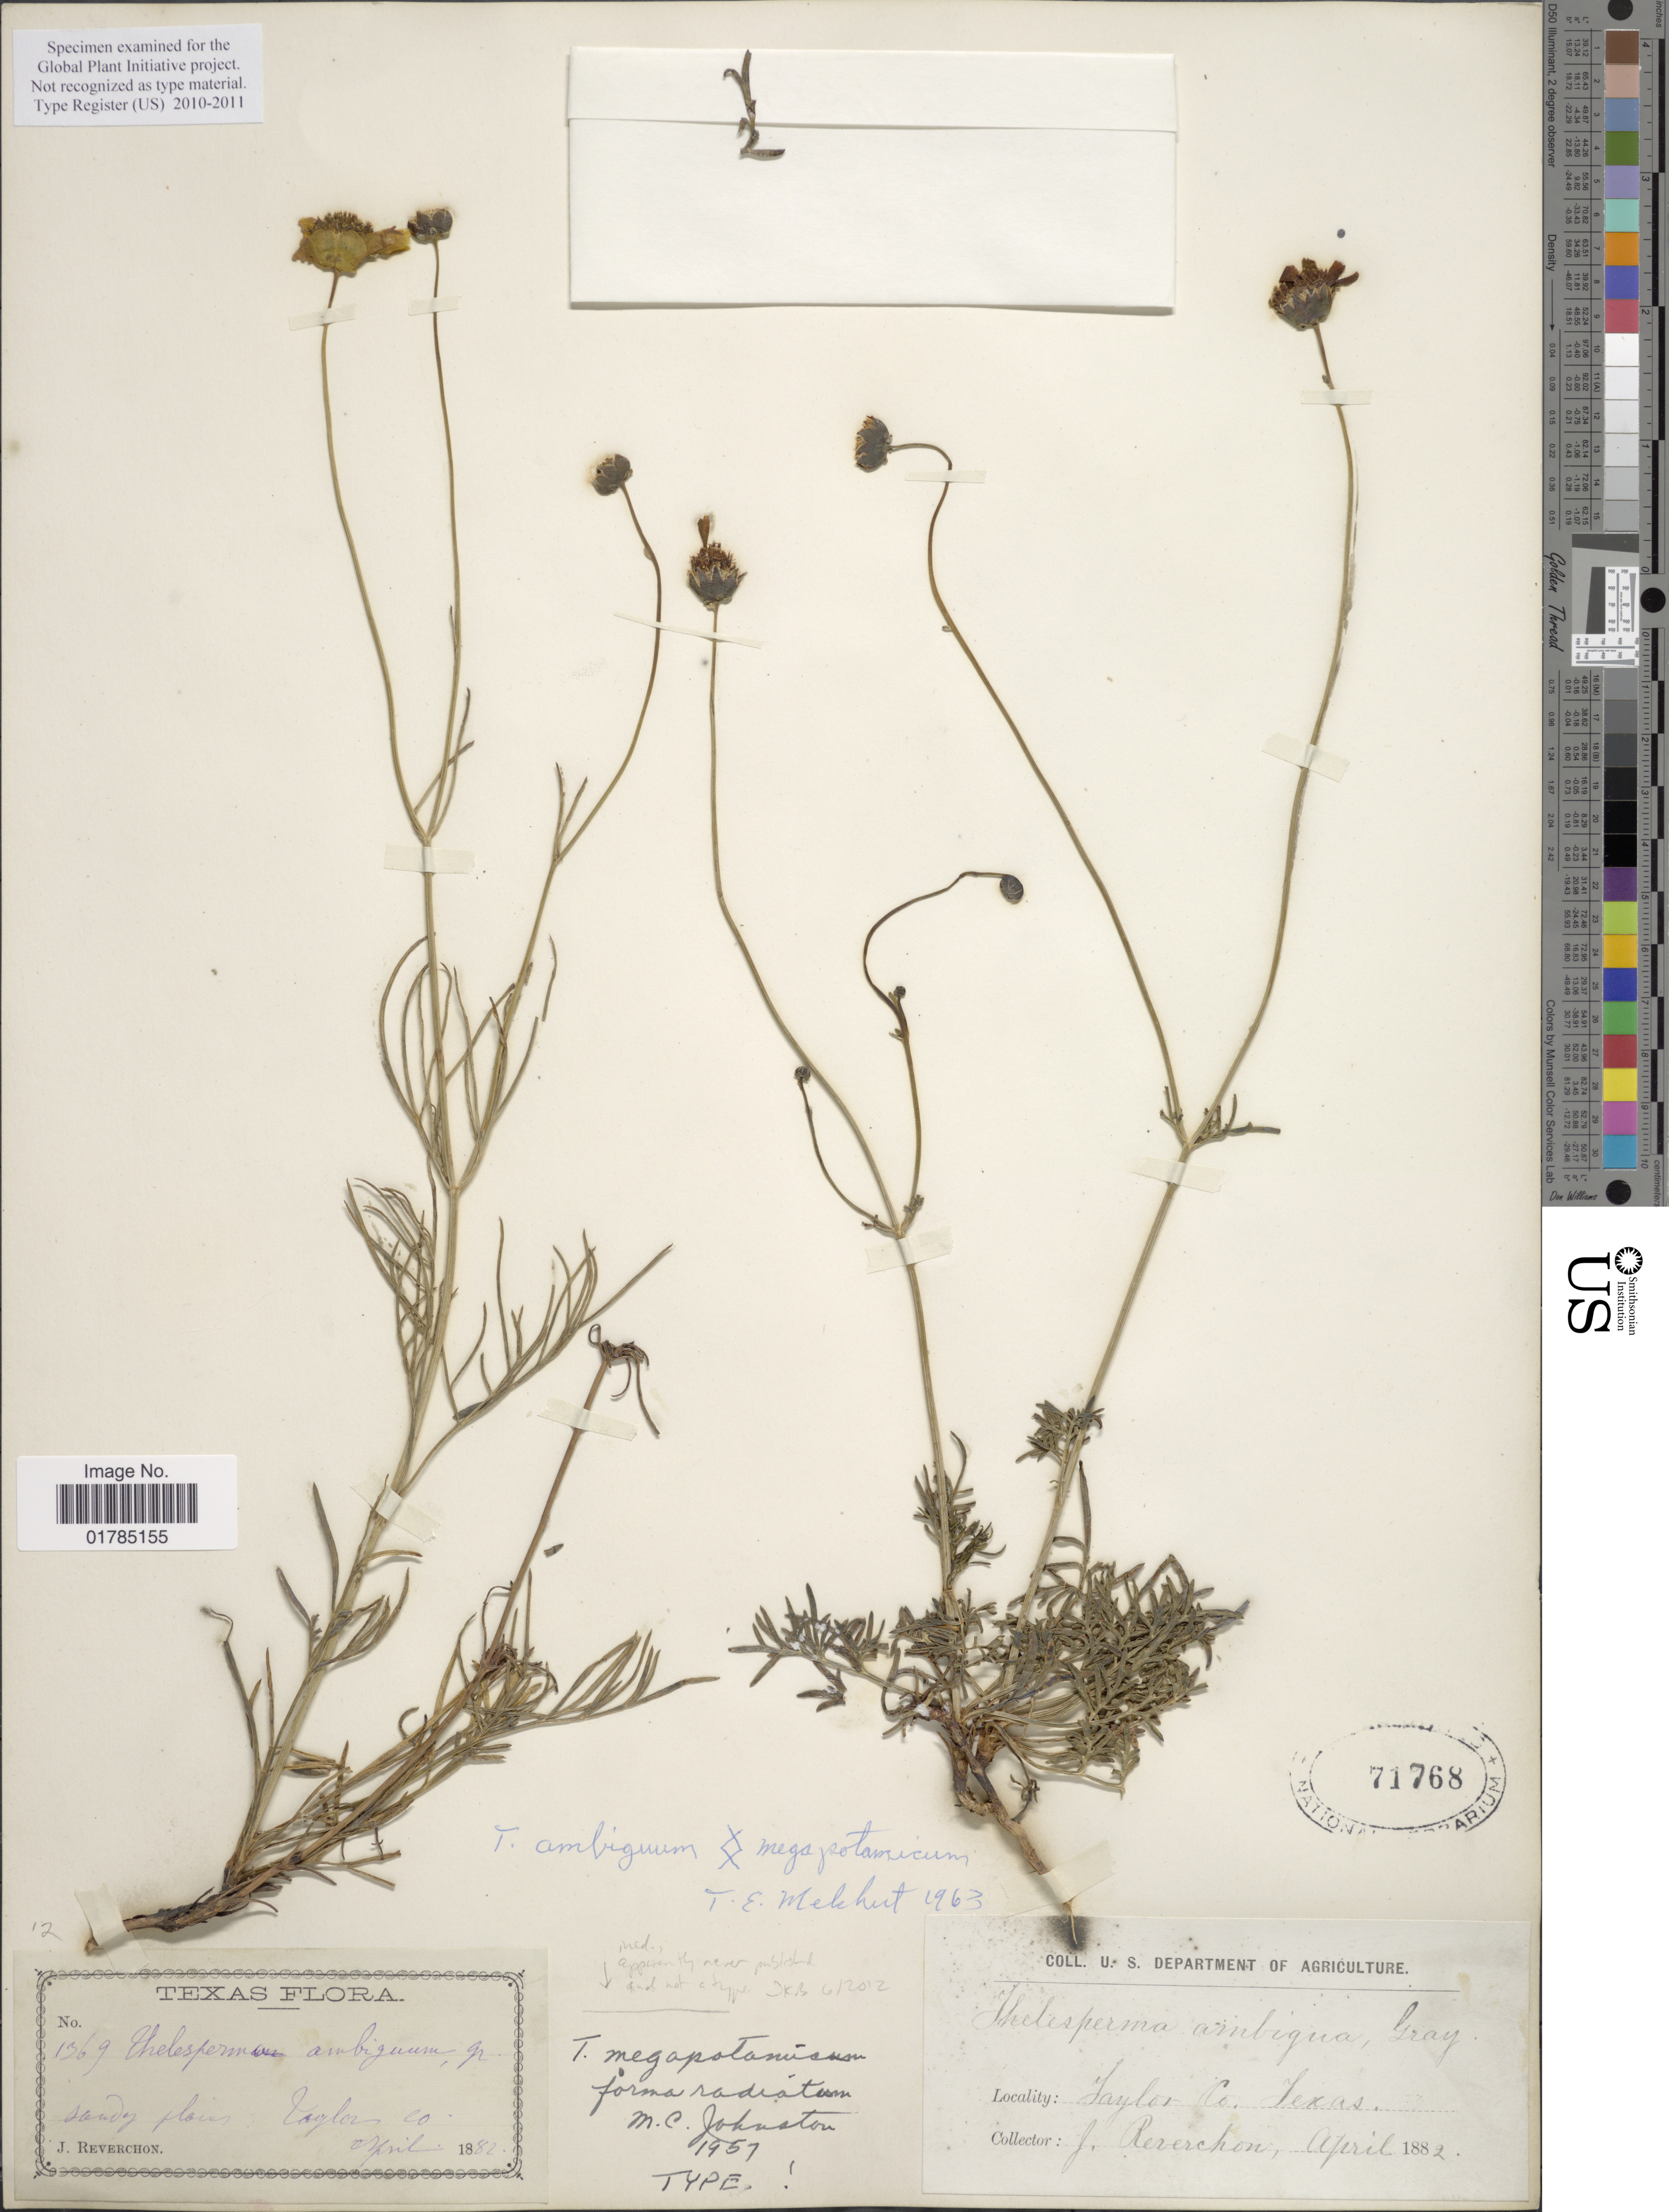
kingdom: Plantae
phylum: Tracheophyta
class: Magnoliopsida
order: Asterales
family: Asteraceae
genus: Thelesperma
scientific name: Thelesperma ambiguum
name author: A. Gray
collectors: J. Reverchon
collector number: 1369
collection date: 1882-04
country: United States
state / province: Texas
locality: Taylor Co.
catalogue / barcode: US 71768